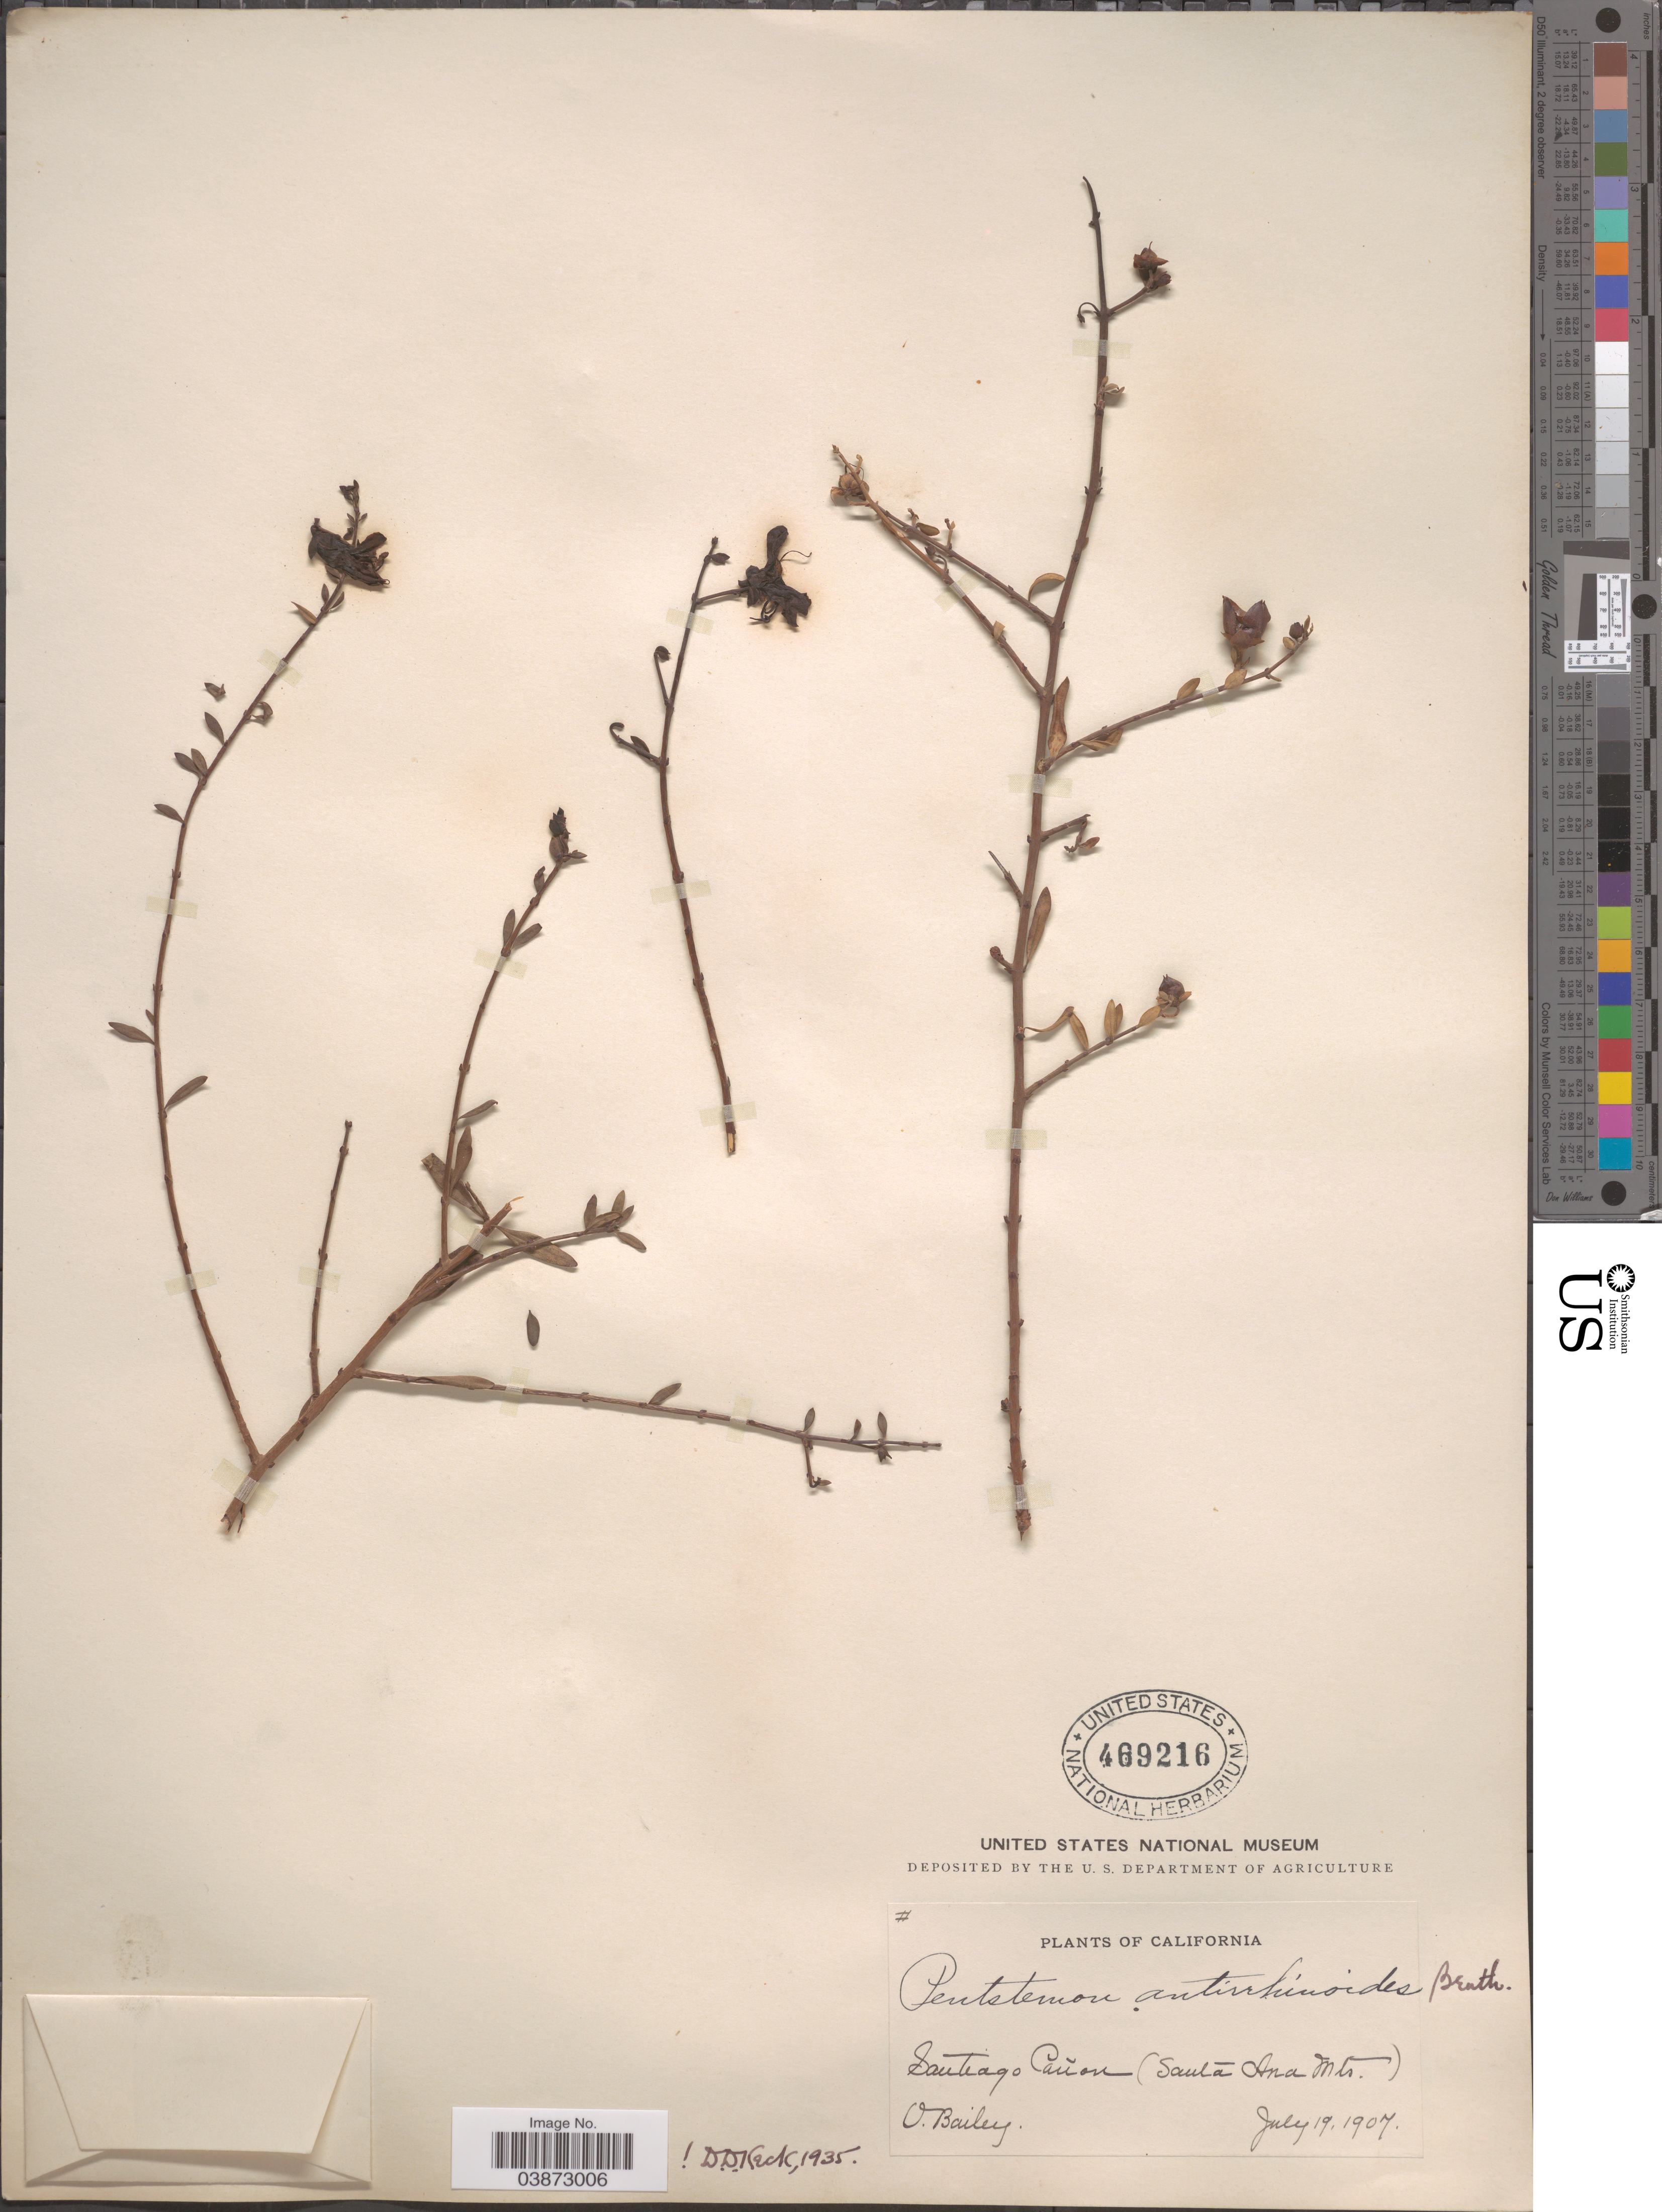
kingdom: Plantae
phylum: Tracheophyta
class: Magnoliopsida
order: Lamiales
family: Plantaginaceae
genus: Penstemon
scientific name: Penstemon antirrhinoides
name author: Benth.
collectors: O. Bailey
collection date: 1907-07-19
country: United States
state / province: California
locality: Santiago Cañon (Santa Ana Mts.).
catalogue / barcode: US 469216